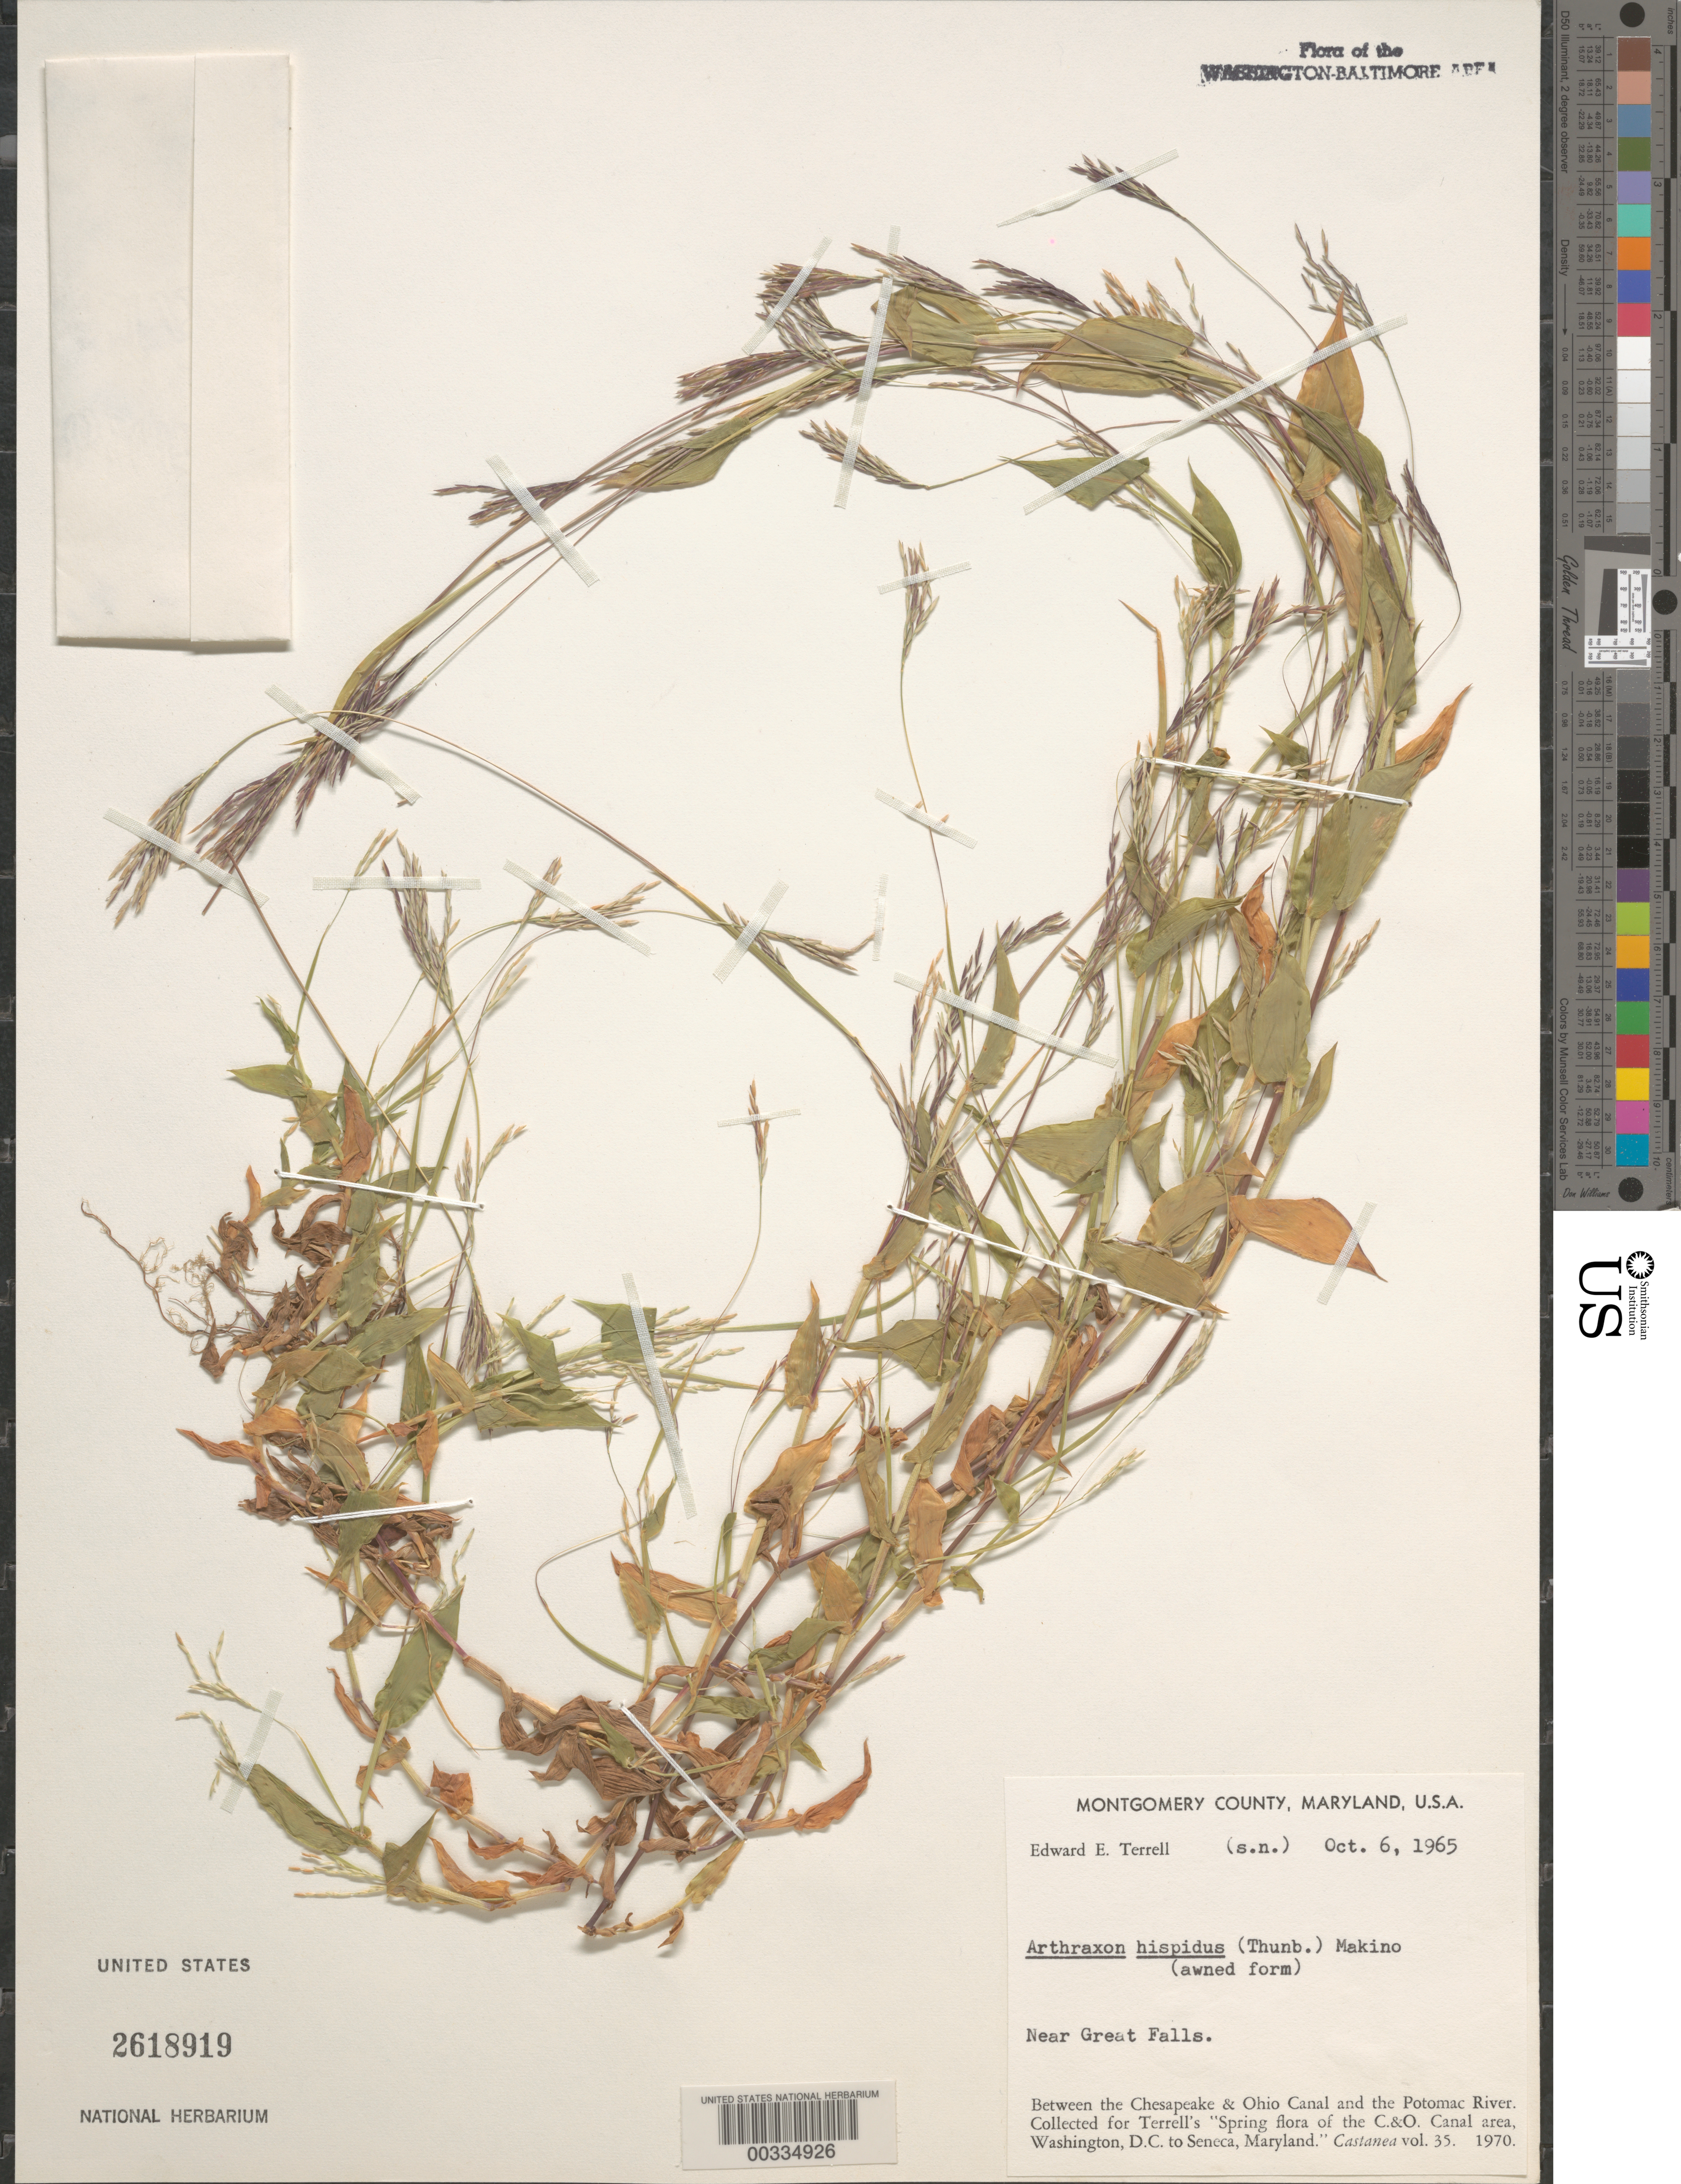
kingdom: Plantae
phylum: Tracheophyta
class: Liliopsida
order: Poales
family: Poaceae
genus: Arthraxon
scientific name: Arthraxon hispidus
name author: (Thunb.) Makino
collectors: E. E. Terrell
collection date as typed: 06 Oct 1965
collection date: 1965-10-06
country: United States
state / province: Maryland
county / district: Montgomery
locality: Great Falls vicinity C. & O. Canal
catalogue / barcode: US 2618919